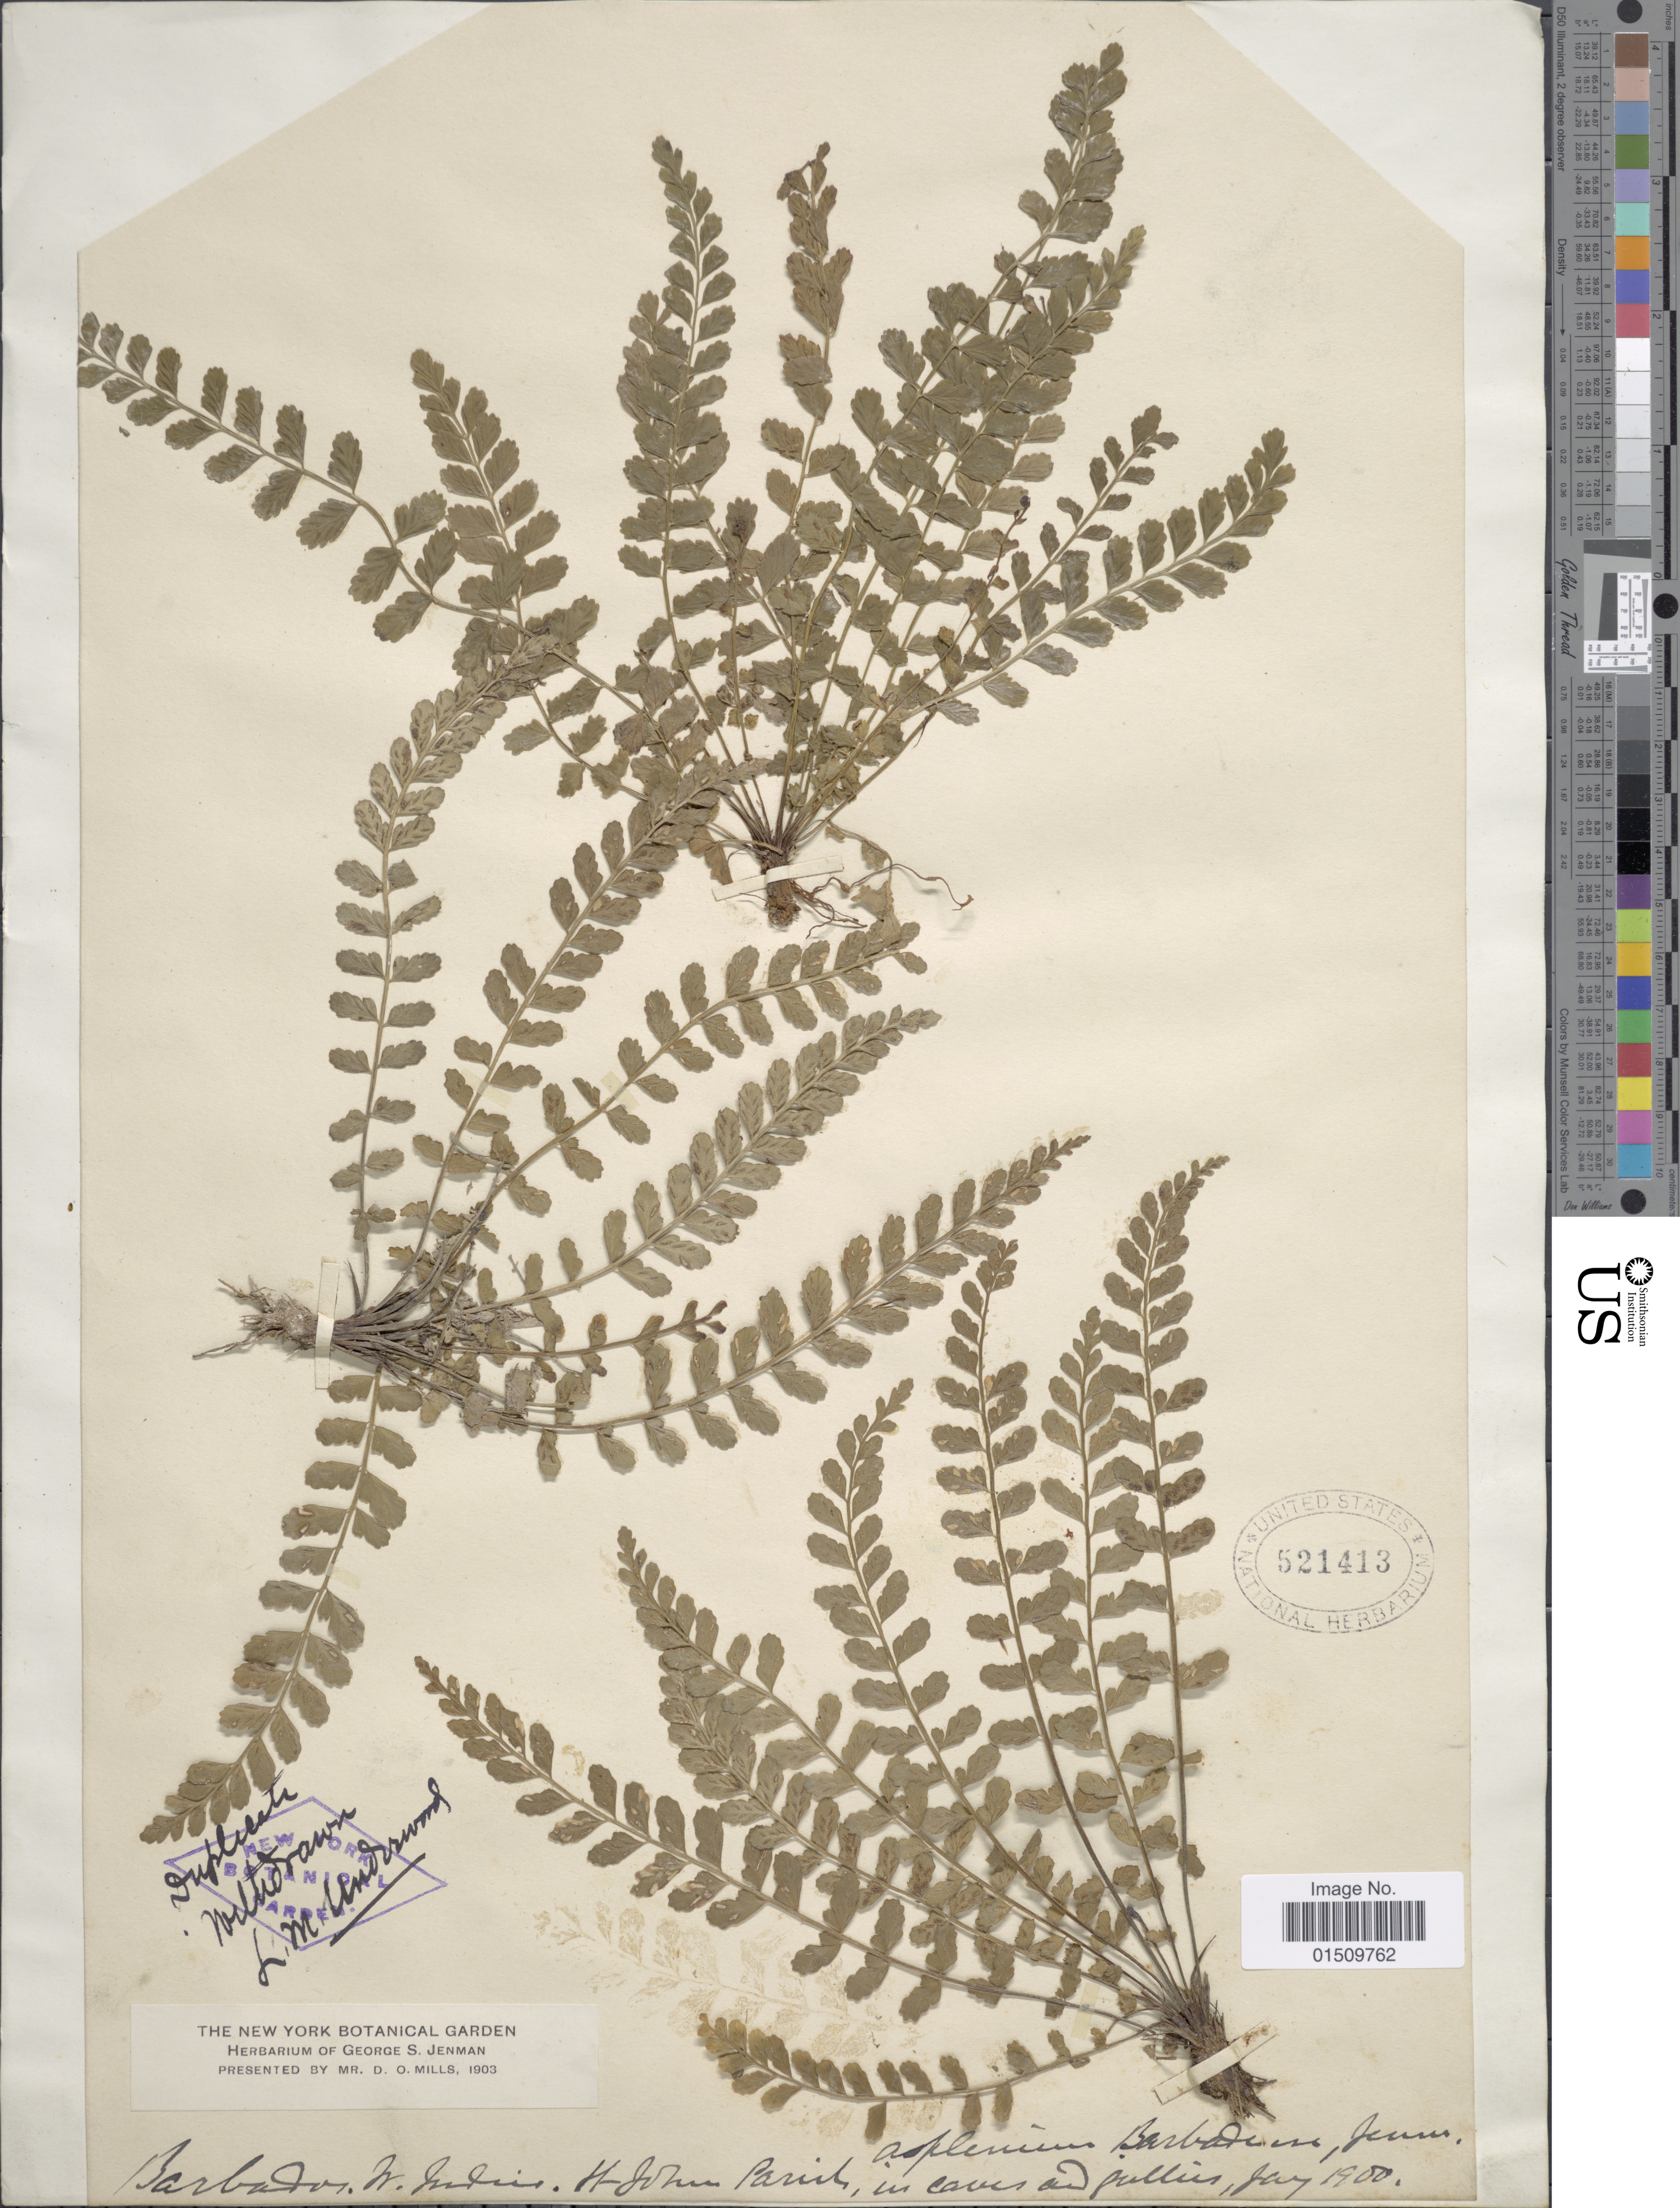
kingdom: Plantae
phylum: Tracheophyta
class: Polypodiopsida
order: Polypodiales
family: Aspleniaceae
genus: Asplenium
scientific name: Asplenium trichomanes-dentatum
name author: L.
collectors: ex herb. George S. Jenman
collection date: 1900-01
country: Barbados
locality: Barbados, W. Indies. St. John Parish.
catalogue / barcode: US 521413